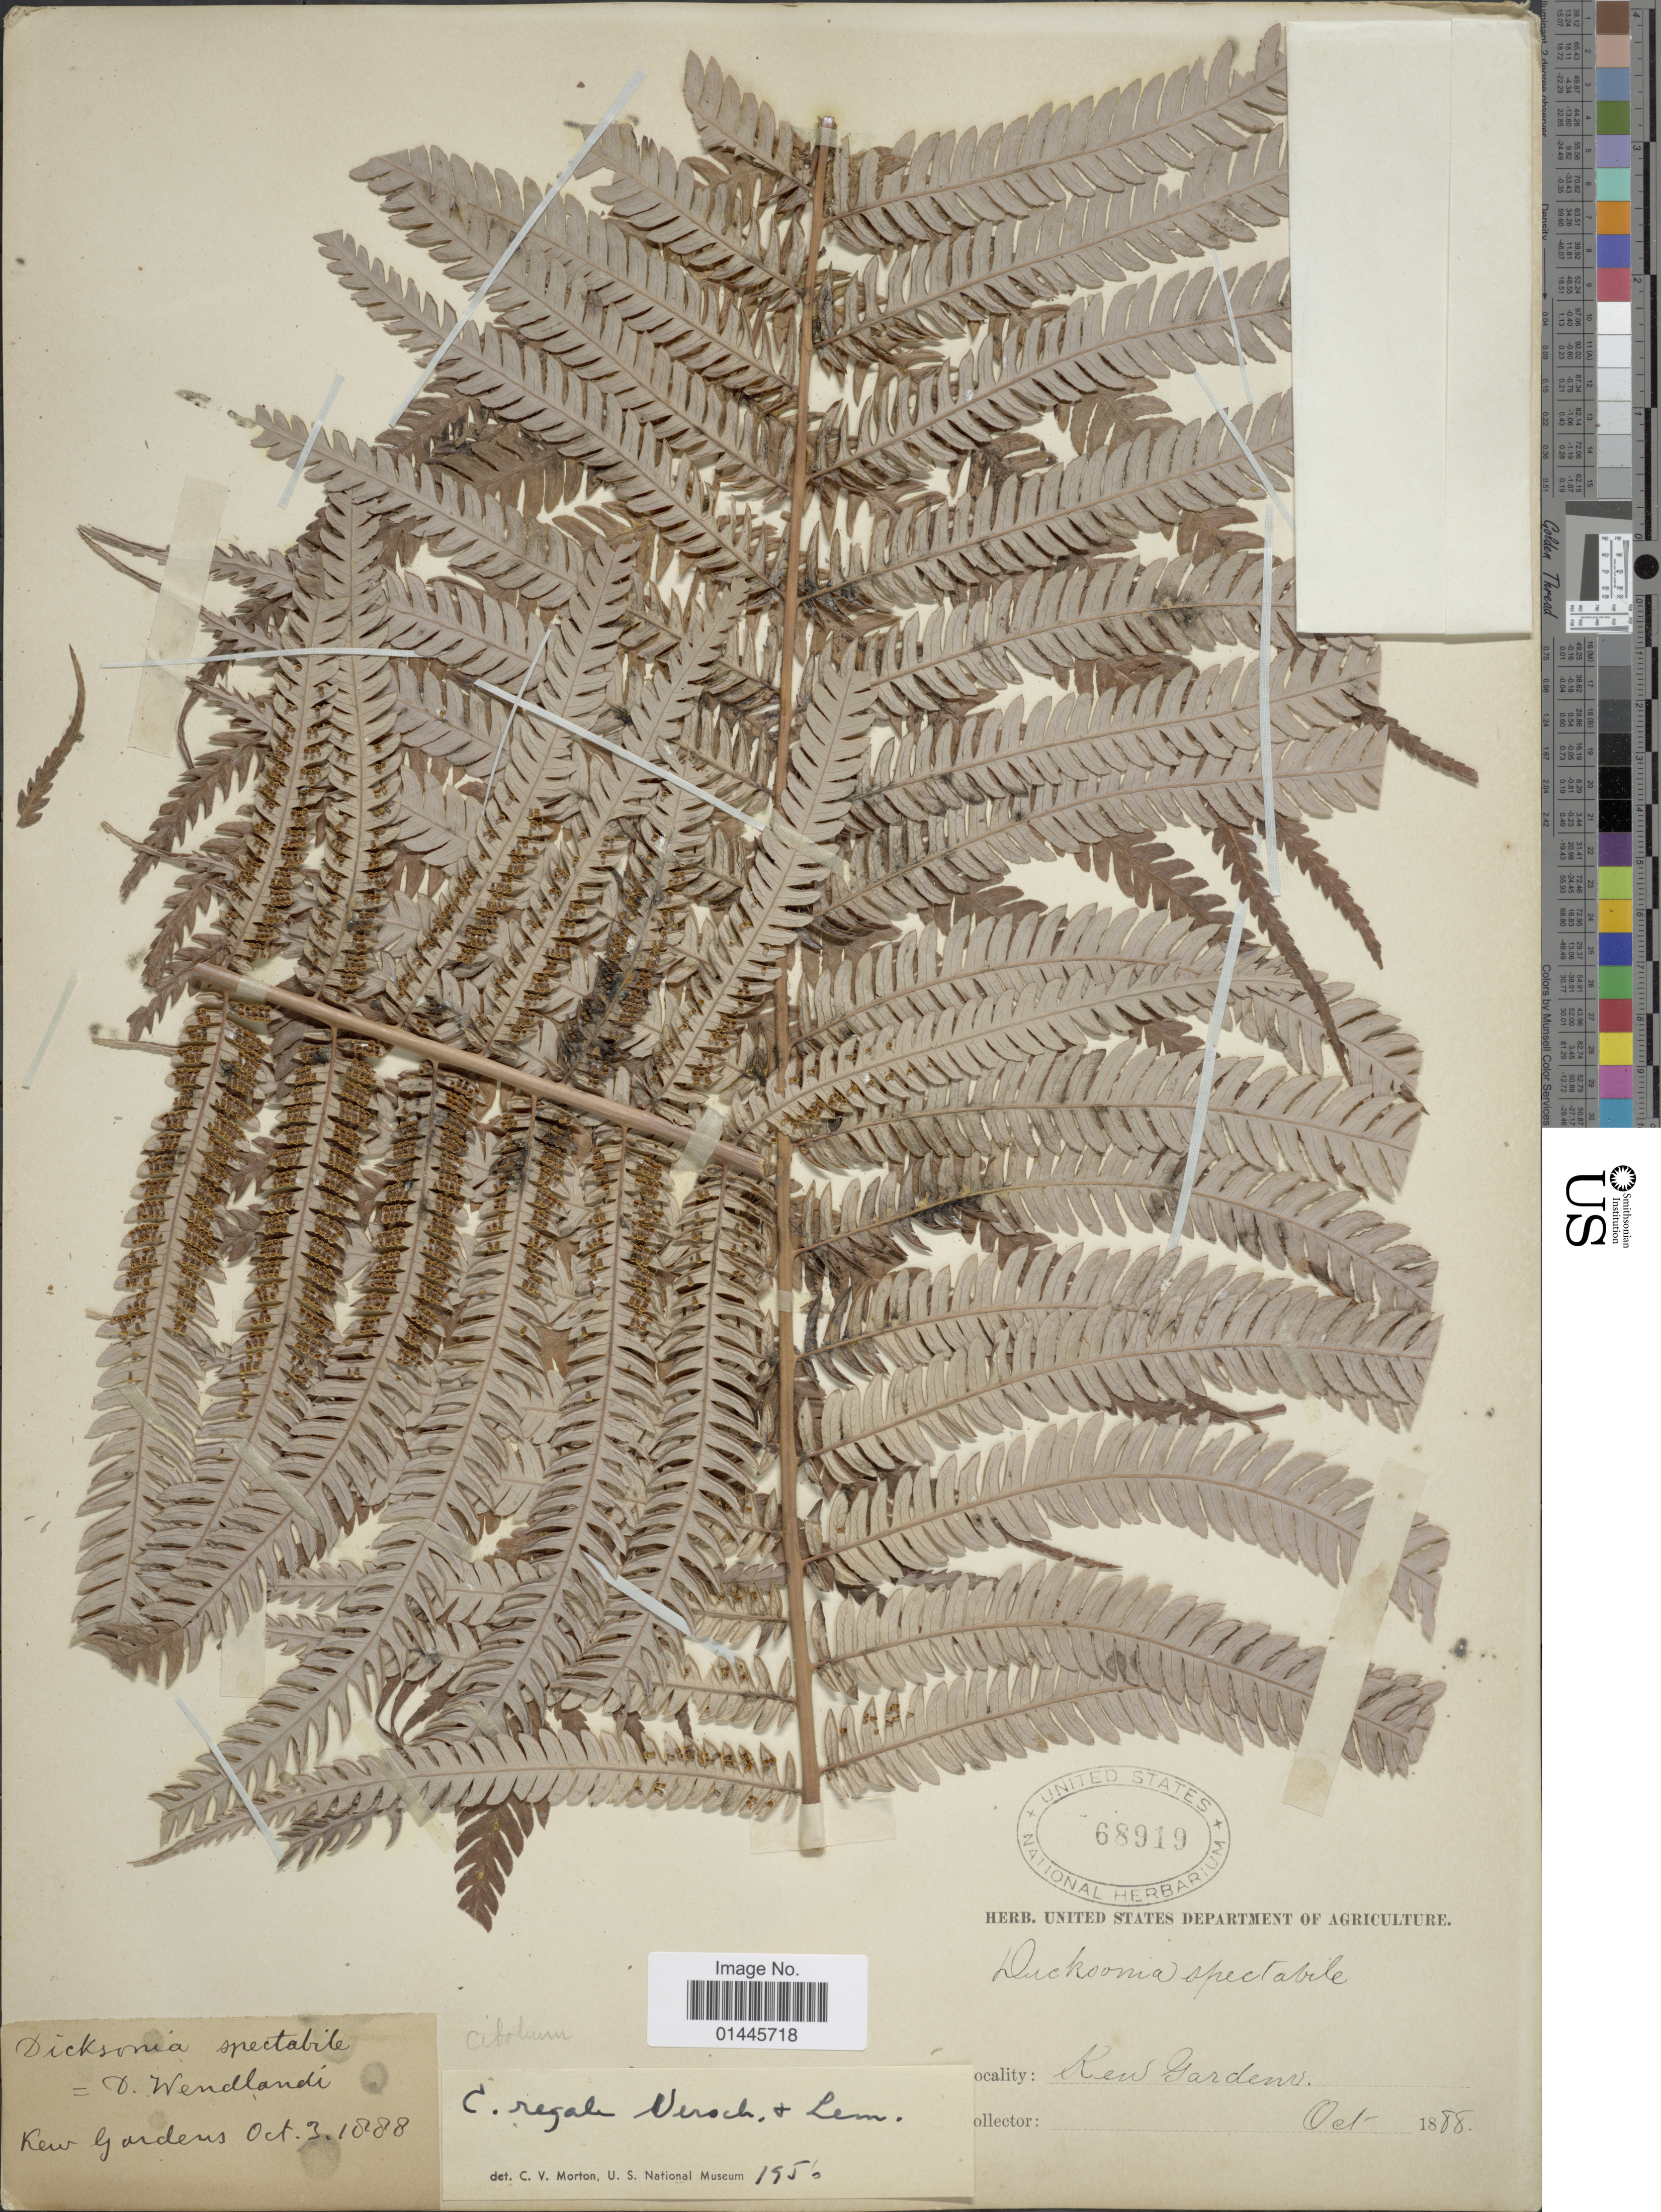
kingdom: Plantae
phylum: Tracheophyta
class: Polypodiopsida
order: Cyatheales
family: Cibotiaceae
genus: Cibotium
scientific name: Cibotium regale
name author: Verschaff. & Lem.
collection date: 1888-10-03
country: United Kingdom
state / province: England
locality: Kew Gardens. [unsure placement]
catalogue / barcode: US 68919